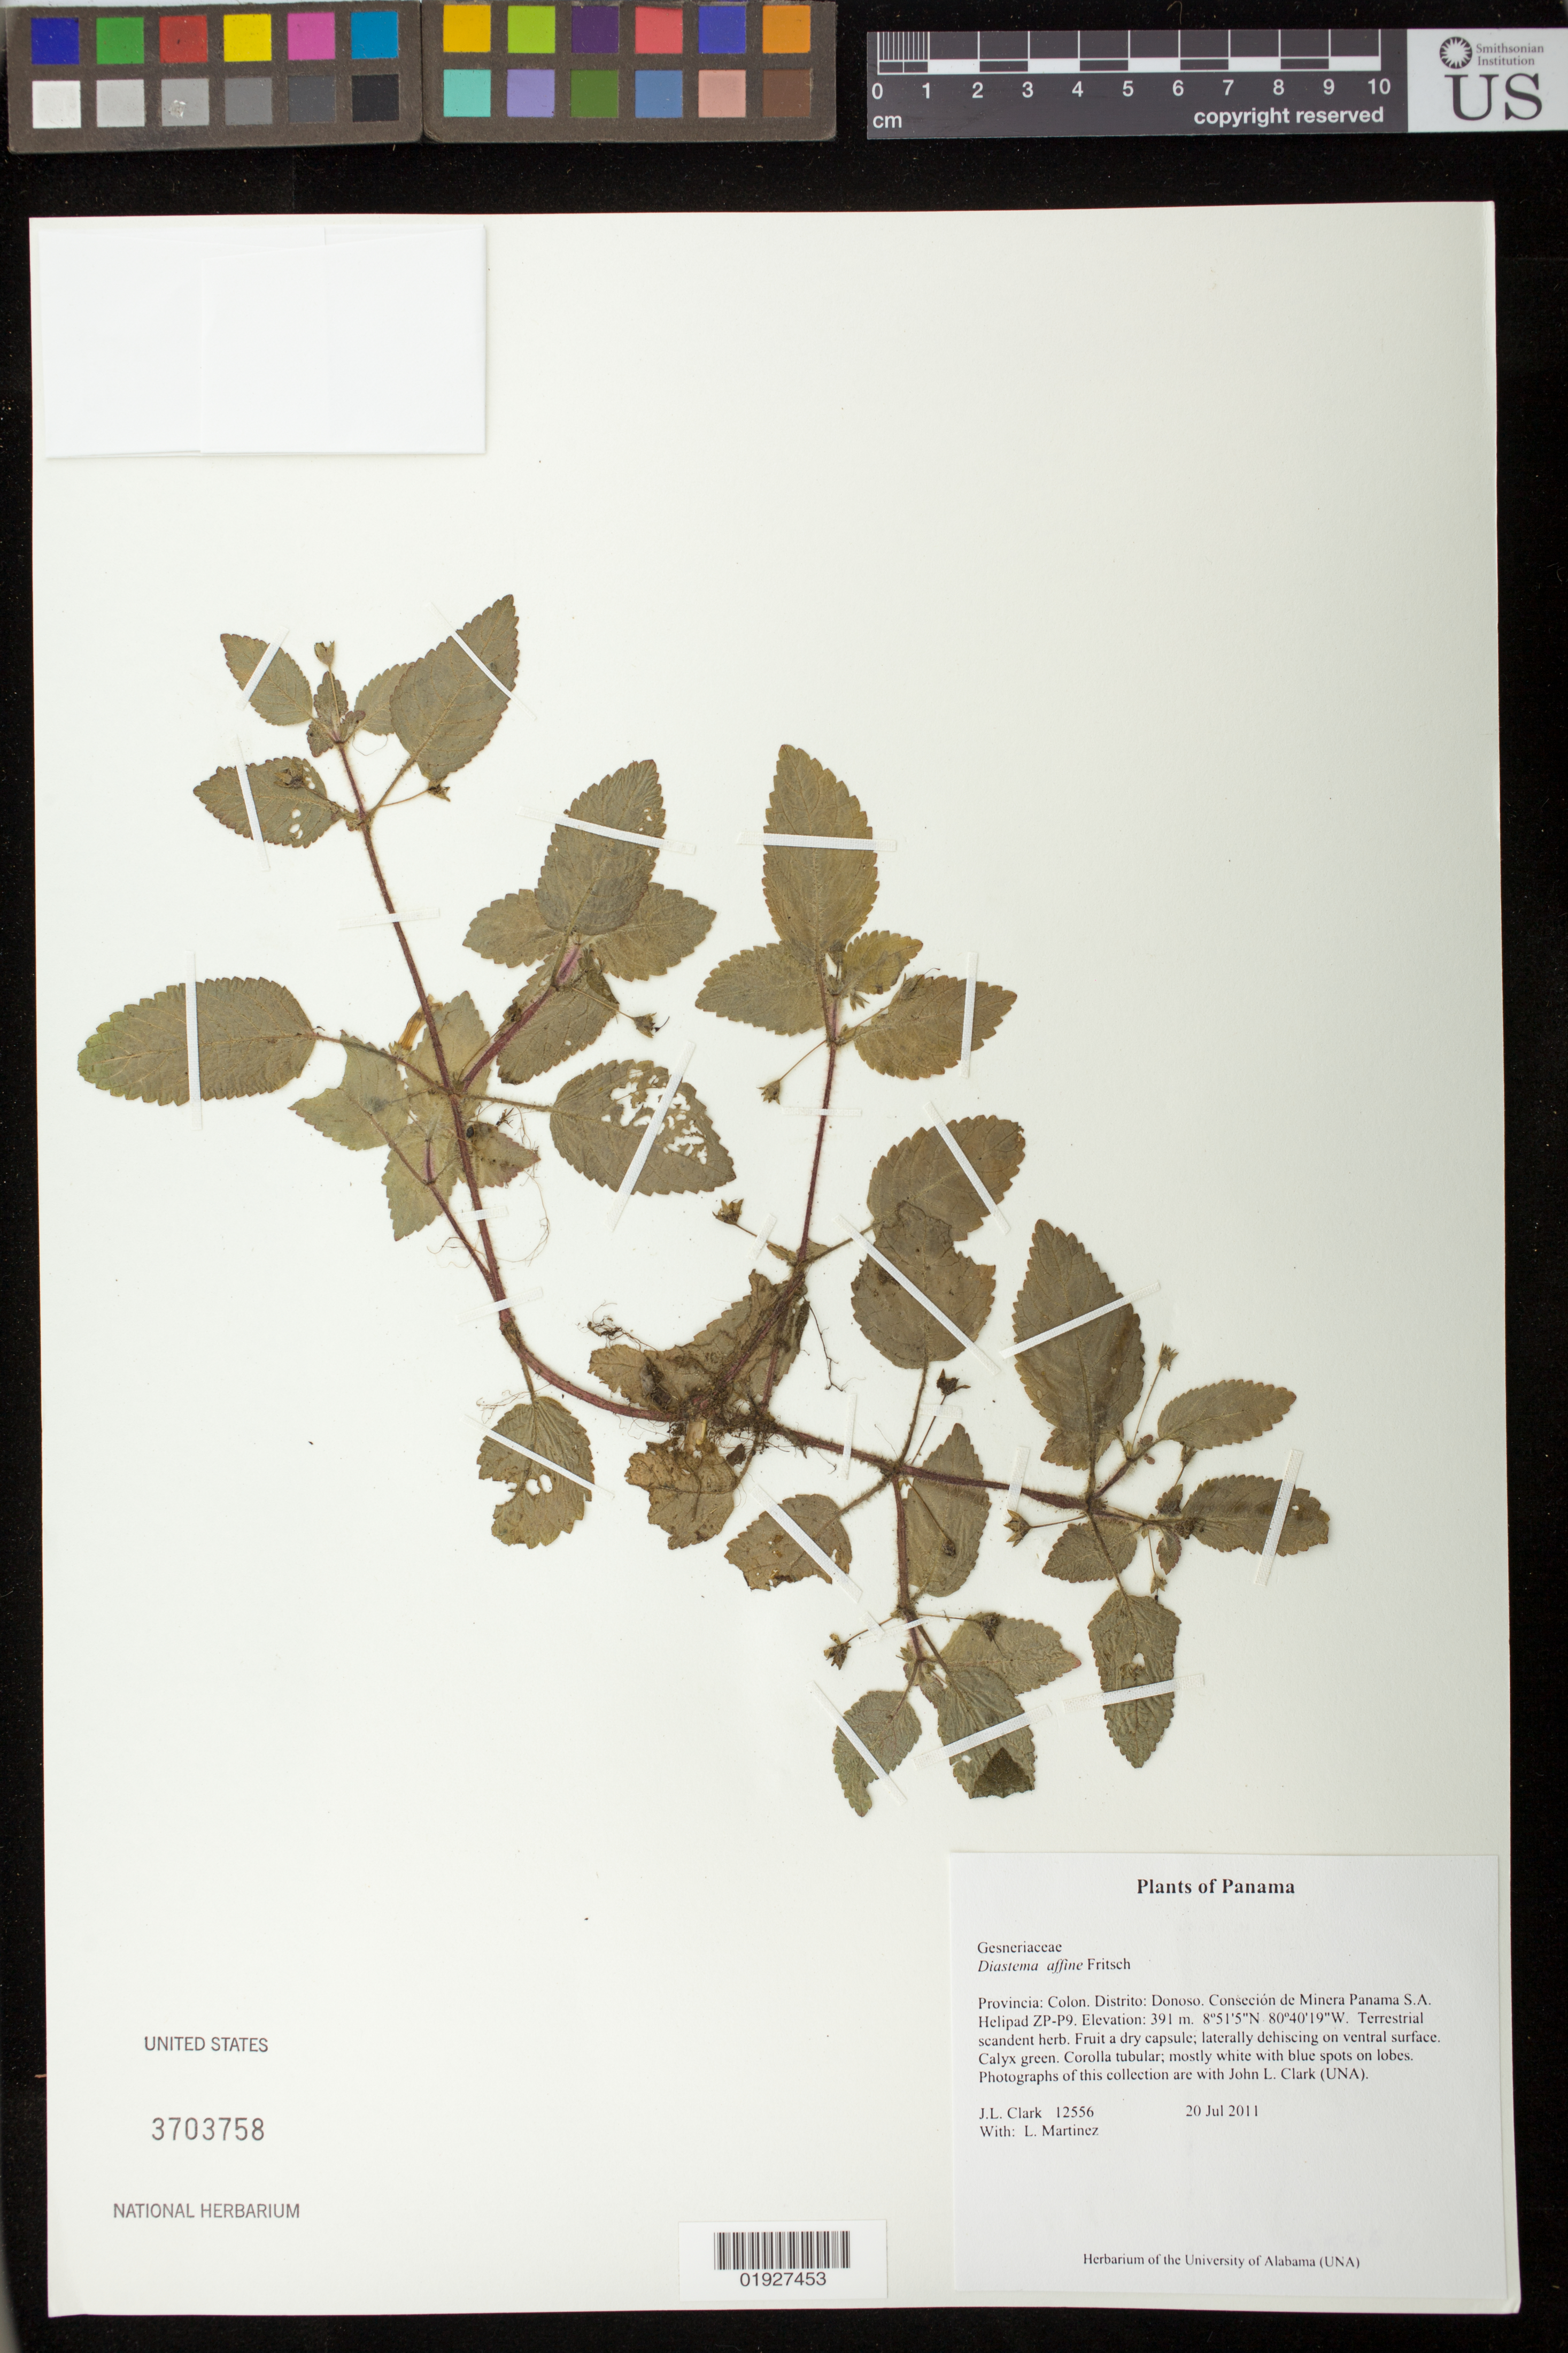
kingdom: Plantae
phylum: Tracheophyta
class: Magnoliopsida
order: Lamiales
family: Gesneriaceae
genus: Diastema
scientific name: Diastema affine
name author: Fritsch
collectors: J. L. Clark & L. Martinez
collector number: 12556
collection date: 2011-07-20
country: Panama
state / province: Colón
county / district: Donoso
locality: Conseción de Minera Panama S.A. Helipad ZP-P9.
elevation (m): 391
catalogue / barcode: US 3703758